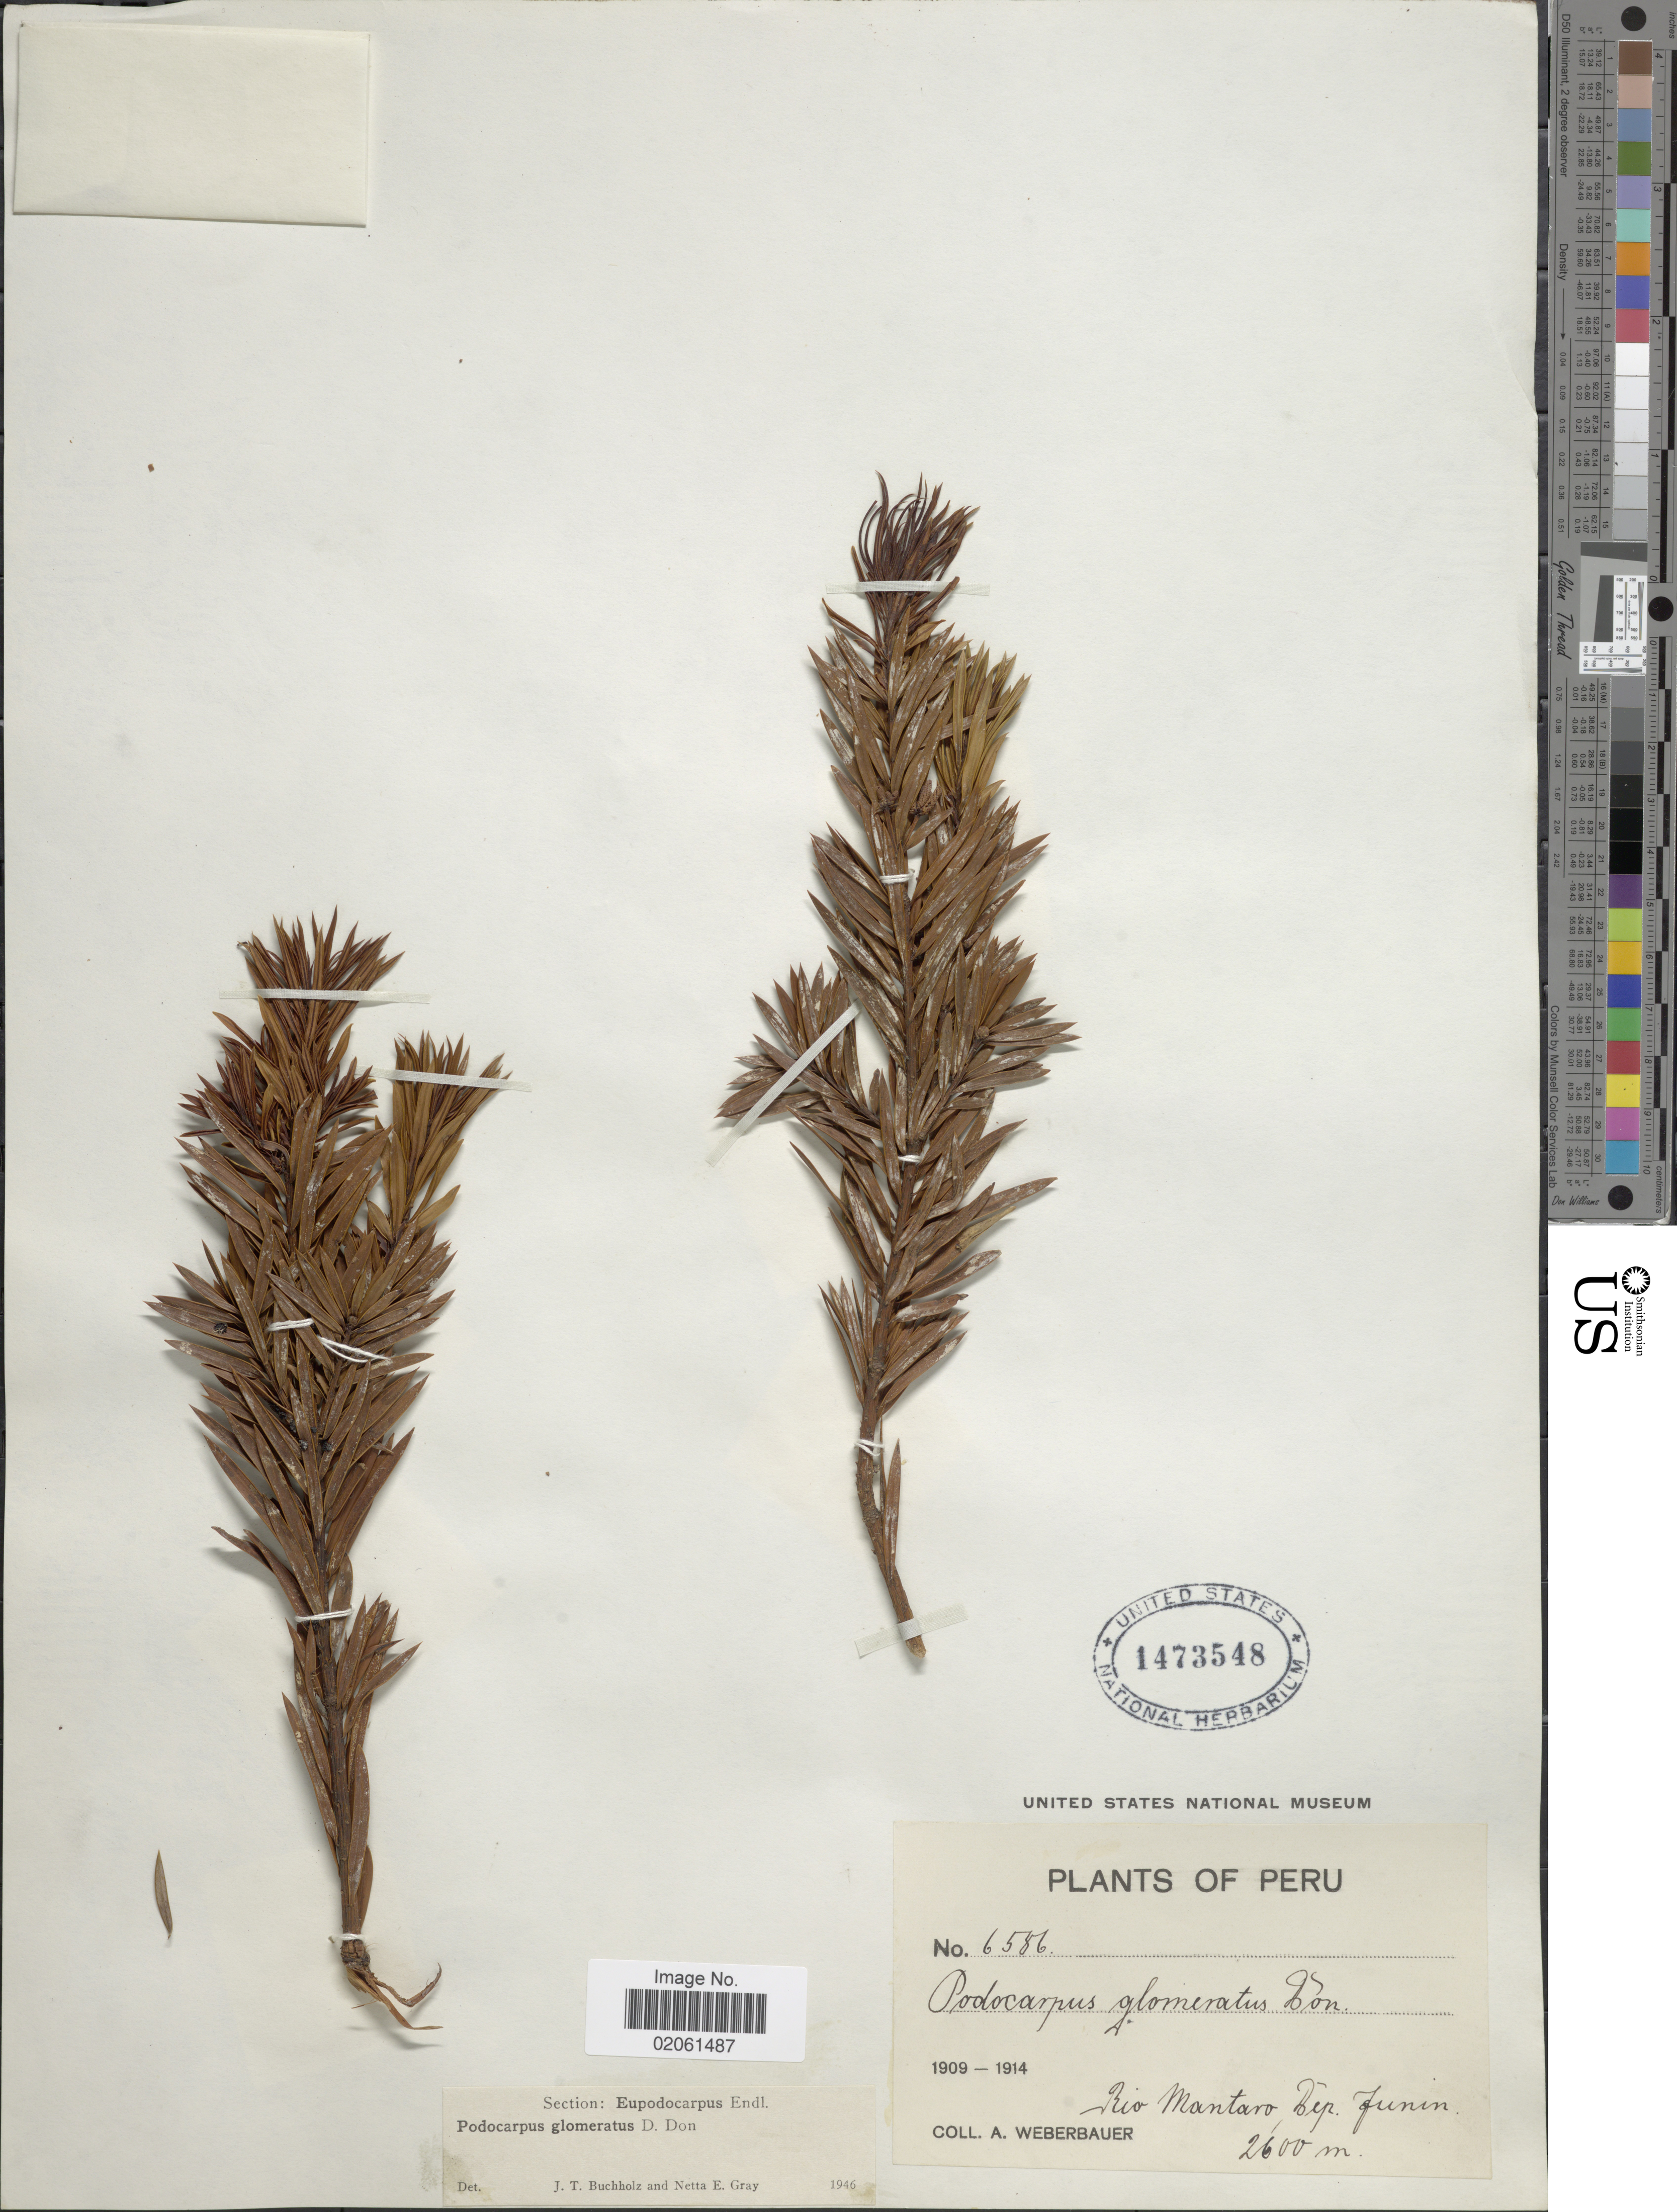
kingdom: Plantae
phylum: Tracheophyta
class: Pinopsida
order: Pinales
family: Podocarpaceae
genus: Podocarpus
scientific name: Podocarpus glomeratus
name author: D. Don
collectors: A. Weberbauer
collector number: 6586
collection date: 1909/1914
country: Peru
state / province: Junín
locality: Rio Mantaro, Dep. Junin.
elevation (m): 2600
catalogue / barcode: US 1473548